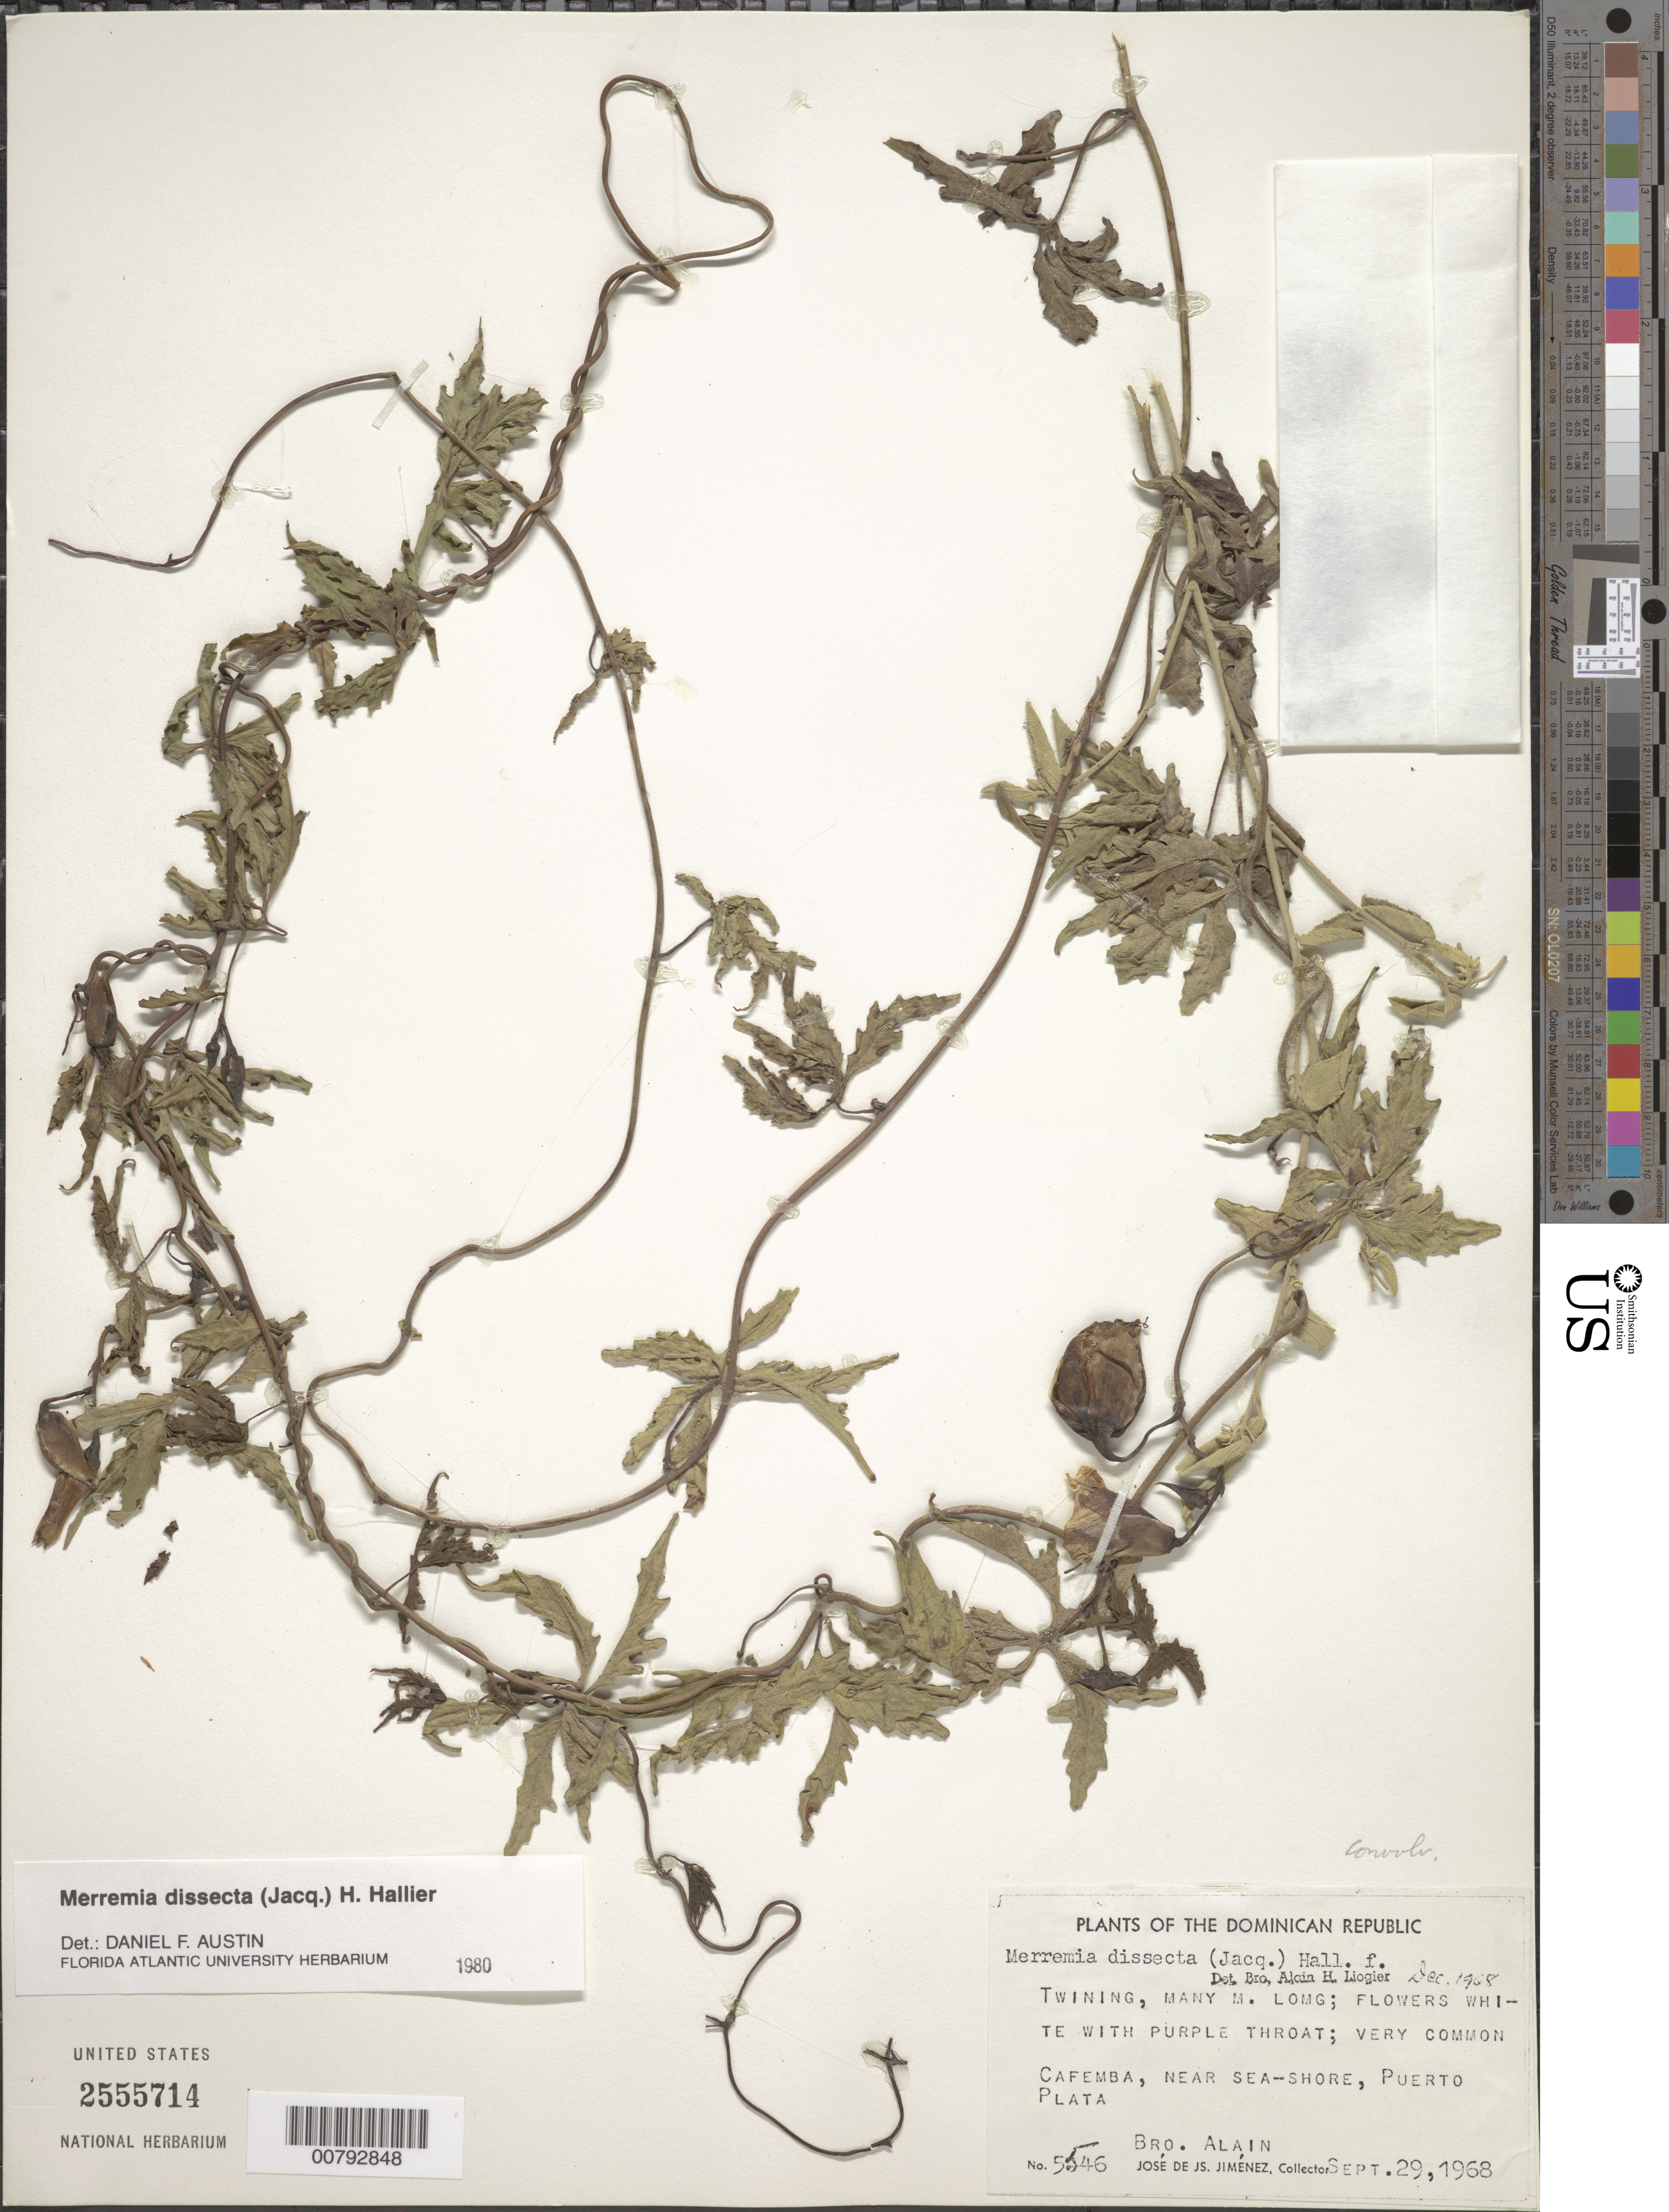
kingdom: Plantae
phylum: Tracheophyta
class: Magnoliopsida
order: Solanales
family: Convolvulaceae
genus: Distimake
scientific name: Distimake dissectus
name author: (Jacq.) A. R. Simões & Staples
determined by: Strong, Mark T., (BOT), Smithsonian Institution - National Museum of Natural History (UNITED STATES)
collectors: E. C. Leonard & G. M. Leonard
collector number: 13400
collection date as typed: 21 Feb 1929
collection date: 1929-02-21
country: Haiti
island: Hispaniola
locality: Vicinity of Bombardopolis, road west of town.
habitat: Arid slope.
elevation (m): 610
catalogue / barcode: US 1452061